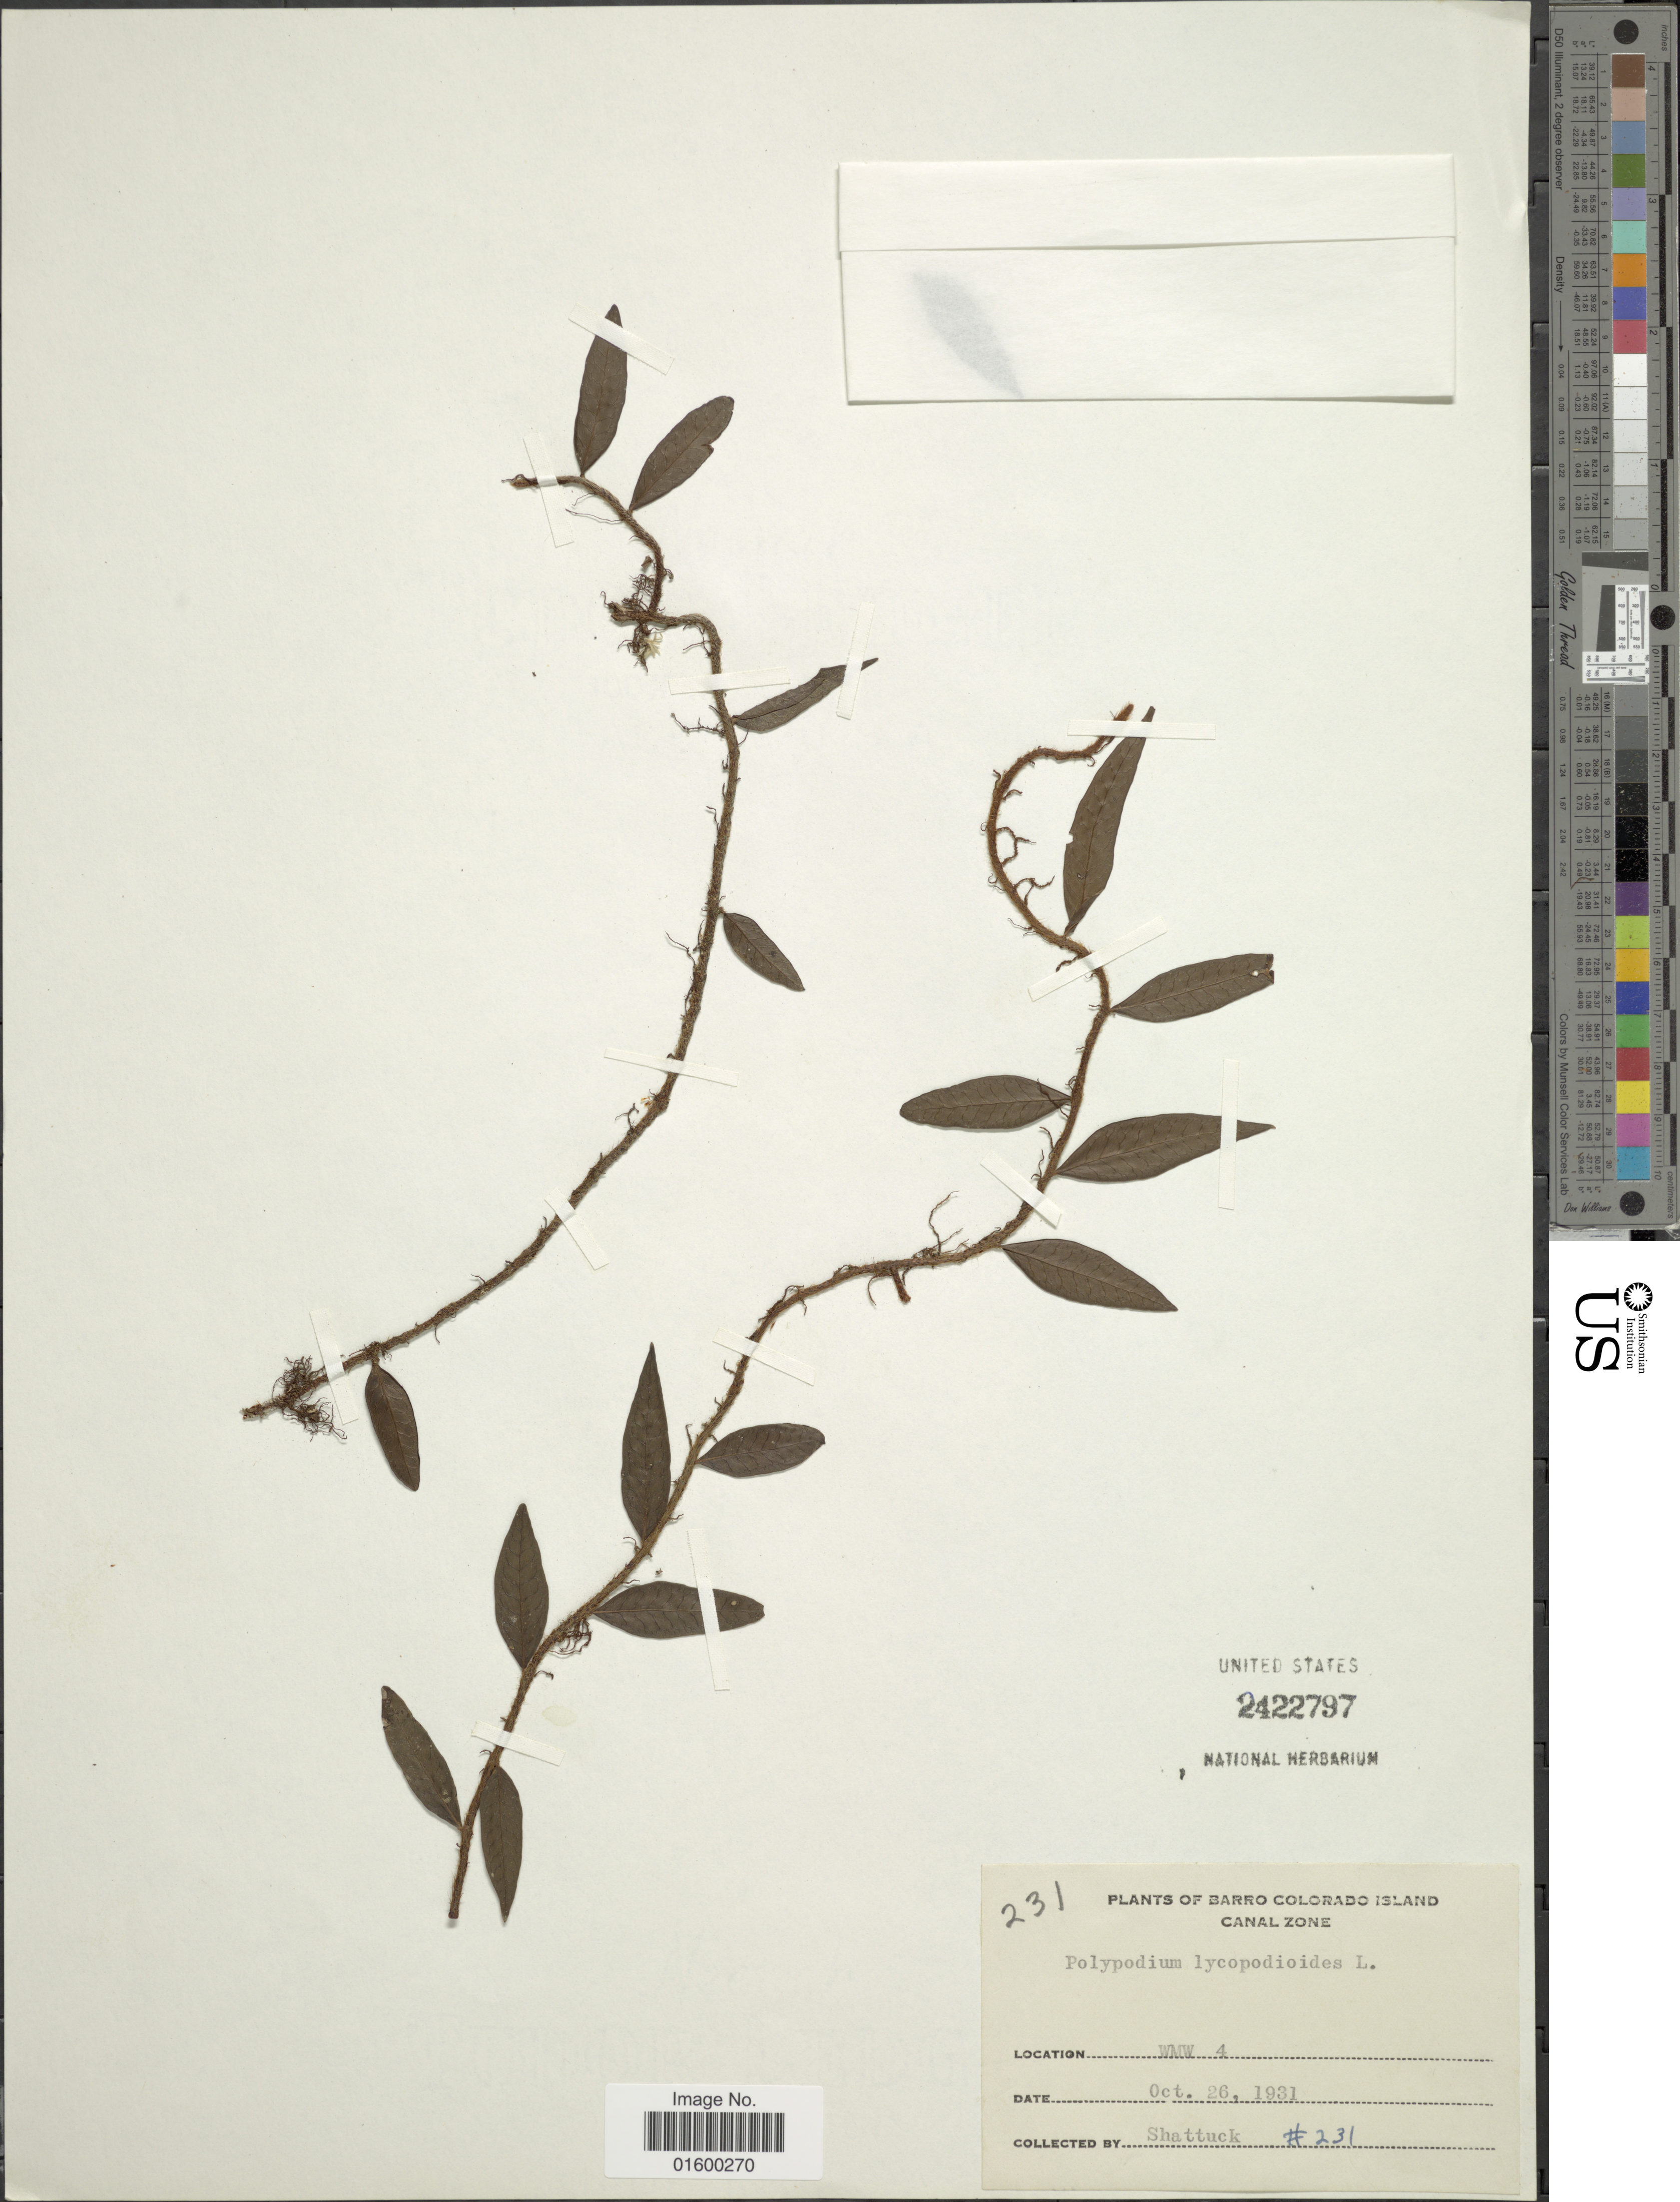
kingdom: Plantae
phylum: Tracheophyta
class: Polypodiopsida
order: Polypodiales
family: Polypodiaceae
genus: Microgramma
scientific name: Microgramma lycopodioides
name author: (L.) Copel.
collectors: Shattuck, --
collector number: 231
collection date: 1931-10-26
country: Panama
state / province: Panamá Oeste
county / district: Canal Zone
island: Barro Colorado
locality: Barro Colorado Island, Canal Zone, WMW 4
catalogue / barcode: US 2422797